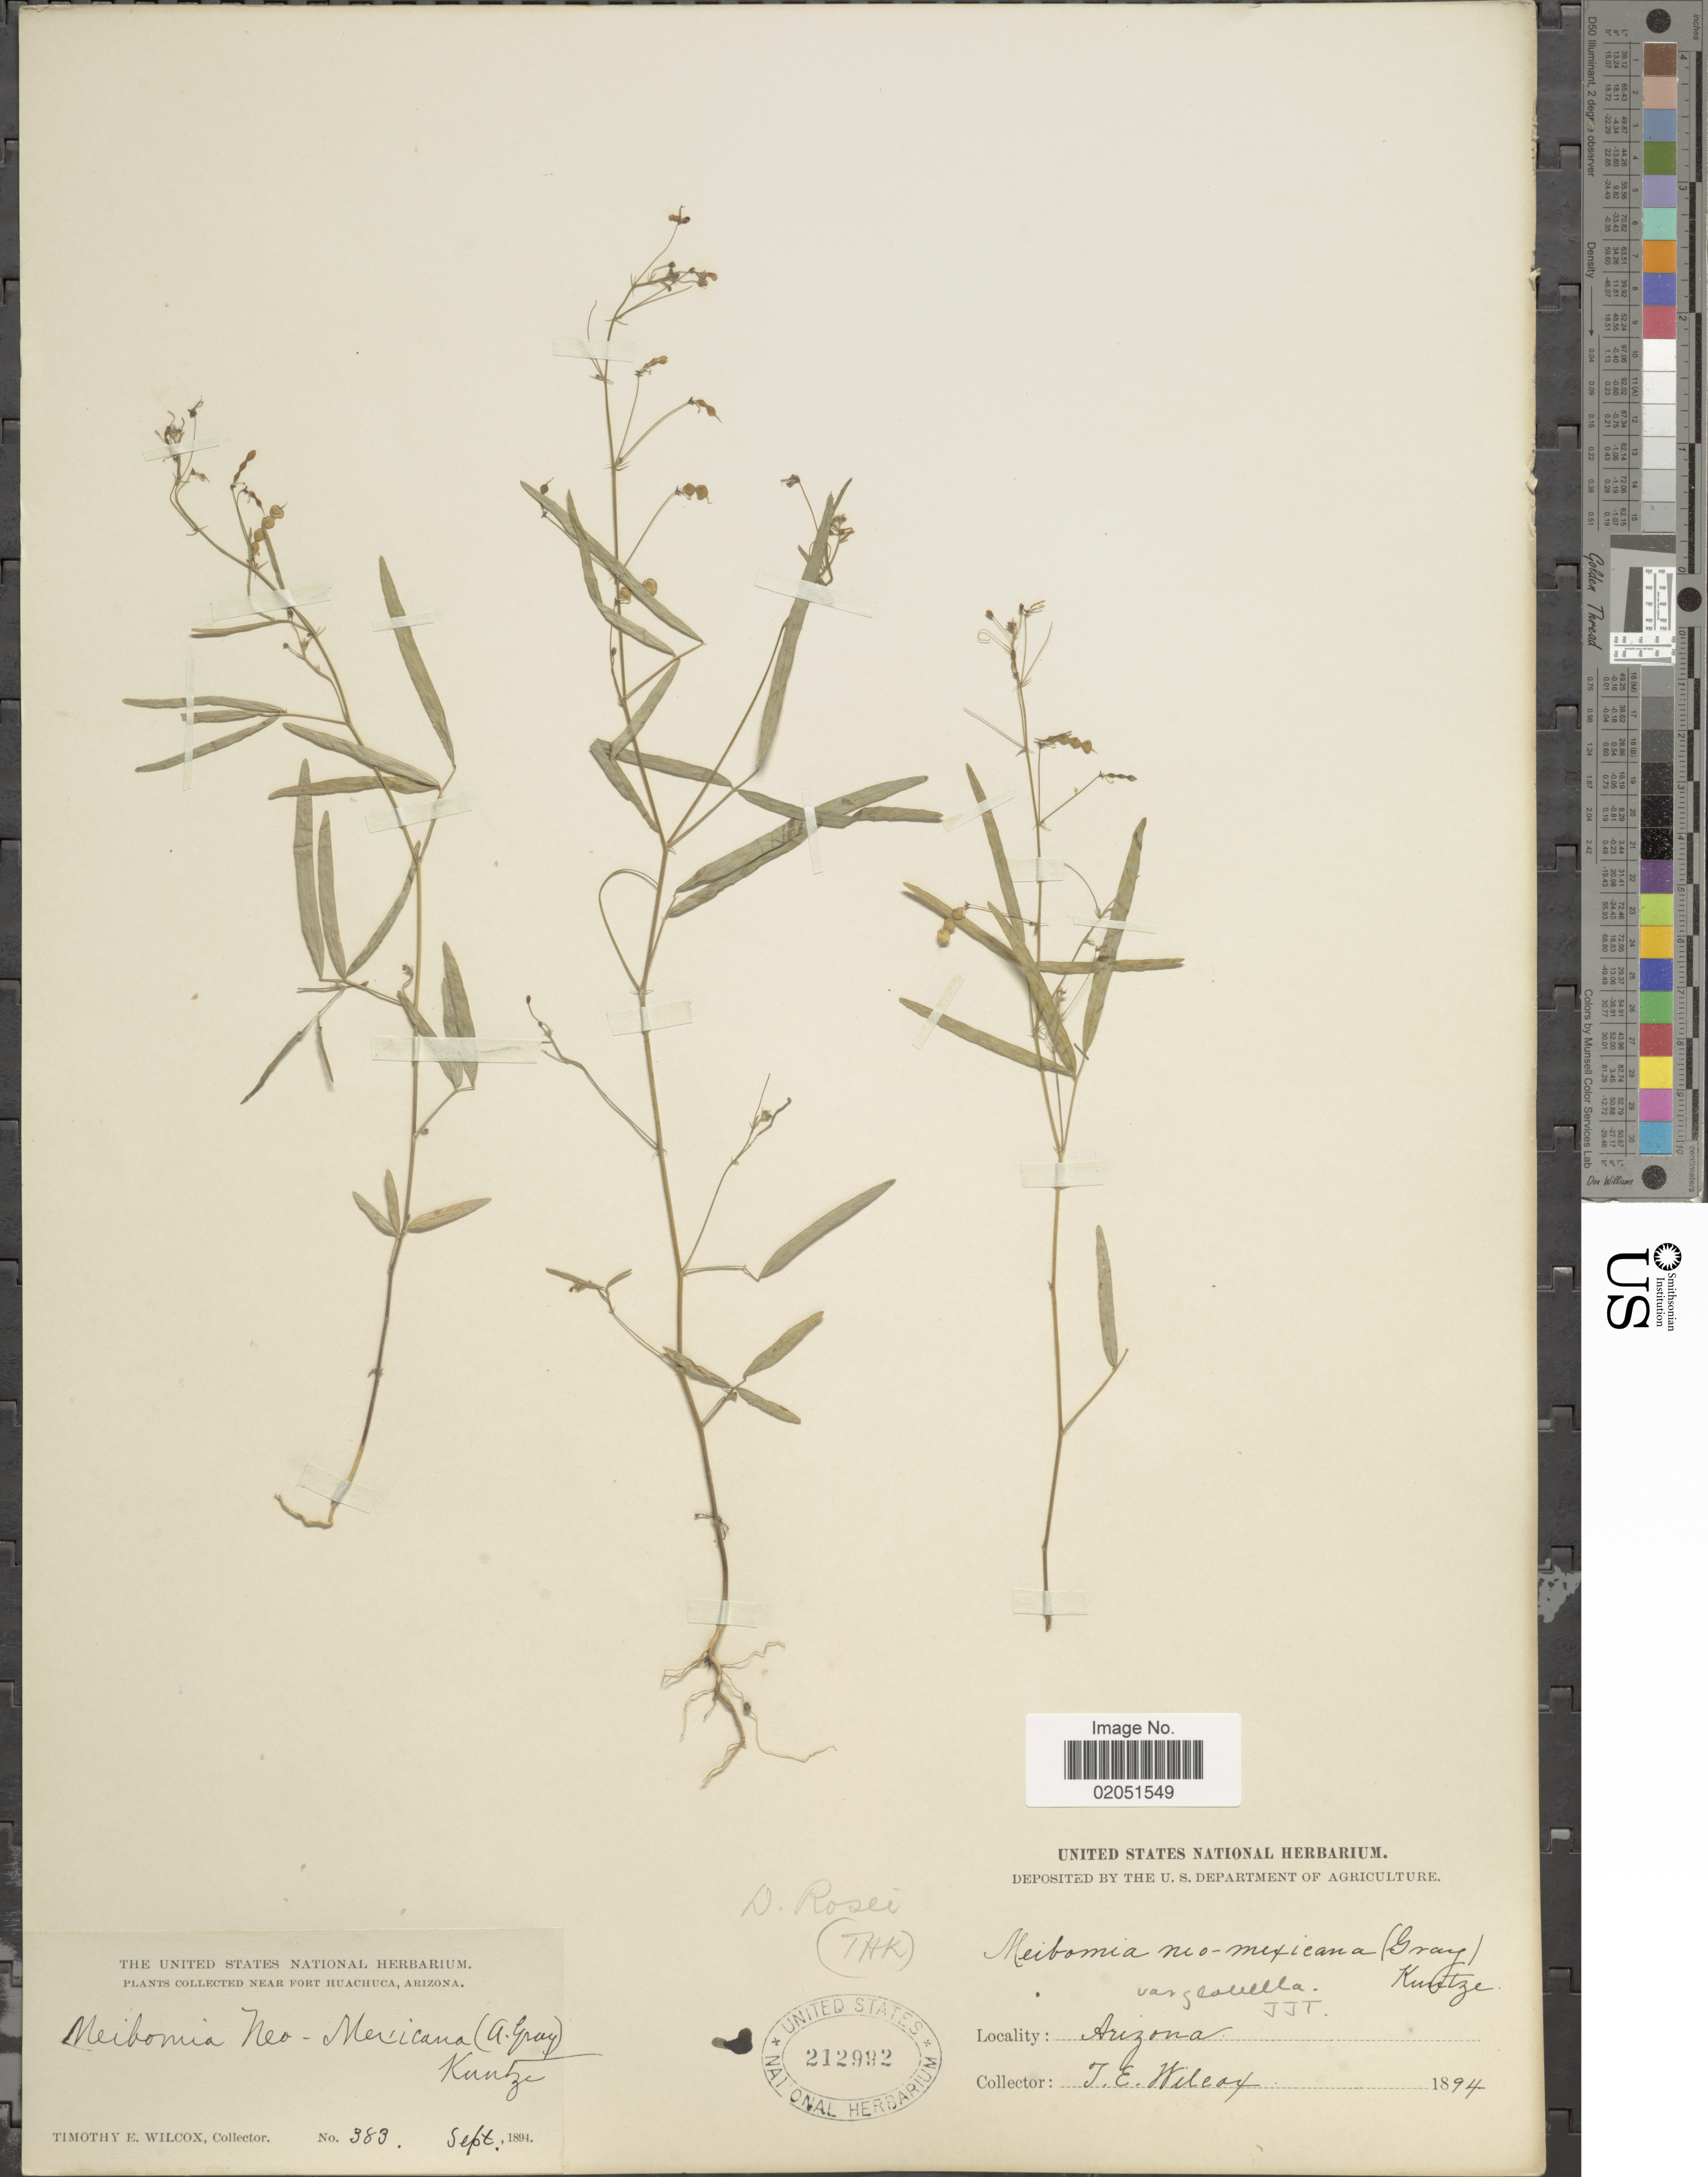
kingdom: Plantae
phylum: Tracheophyta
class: Magnoliopsida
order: Fabales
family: Fabaceae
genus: Desmodium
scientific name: Desmodium rosei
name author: B.G. Schub.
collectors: T. E. Wilcox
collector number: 383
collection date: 1894-09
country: United States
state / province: Arizona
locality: Near Fort Huachuca.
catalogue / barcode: US 212992